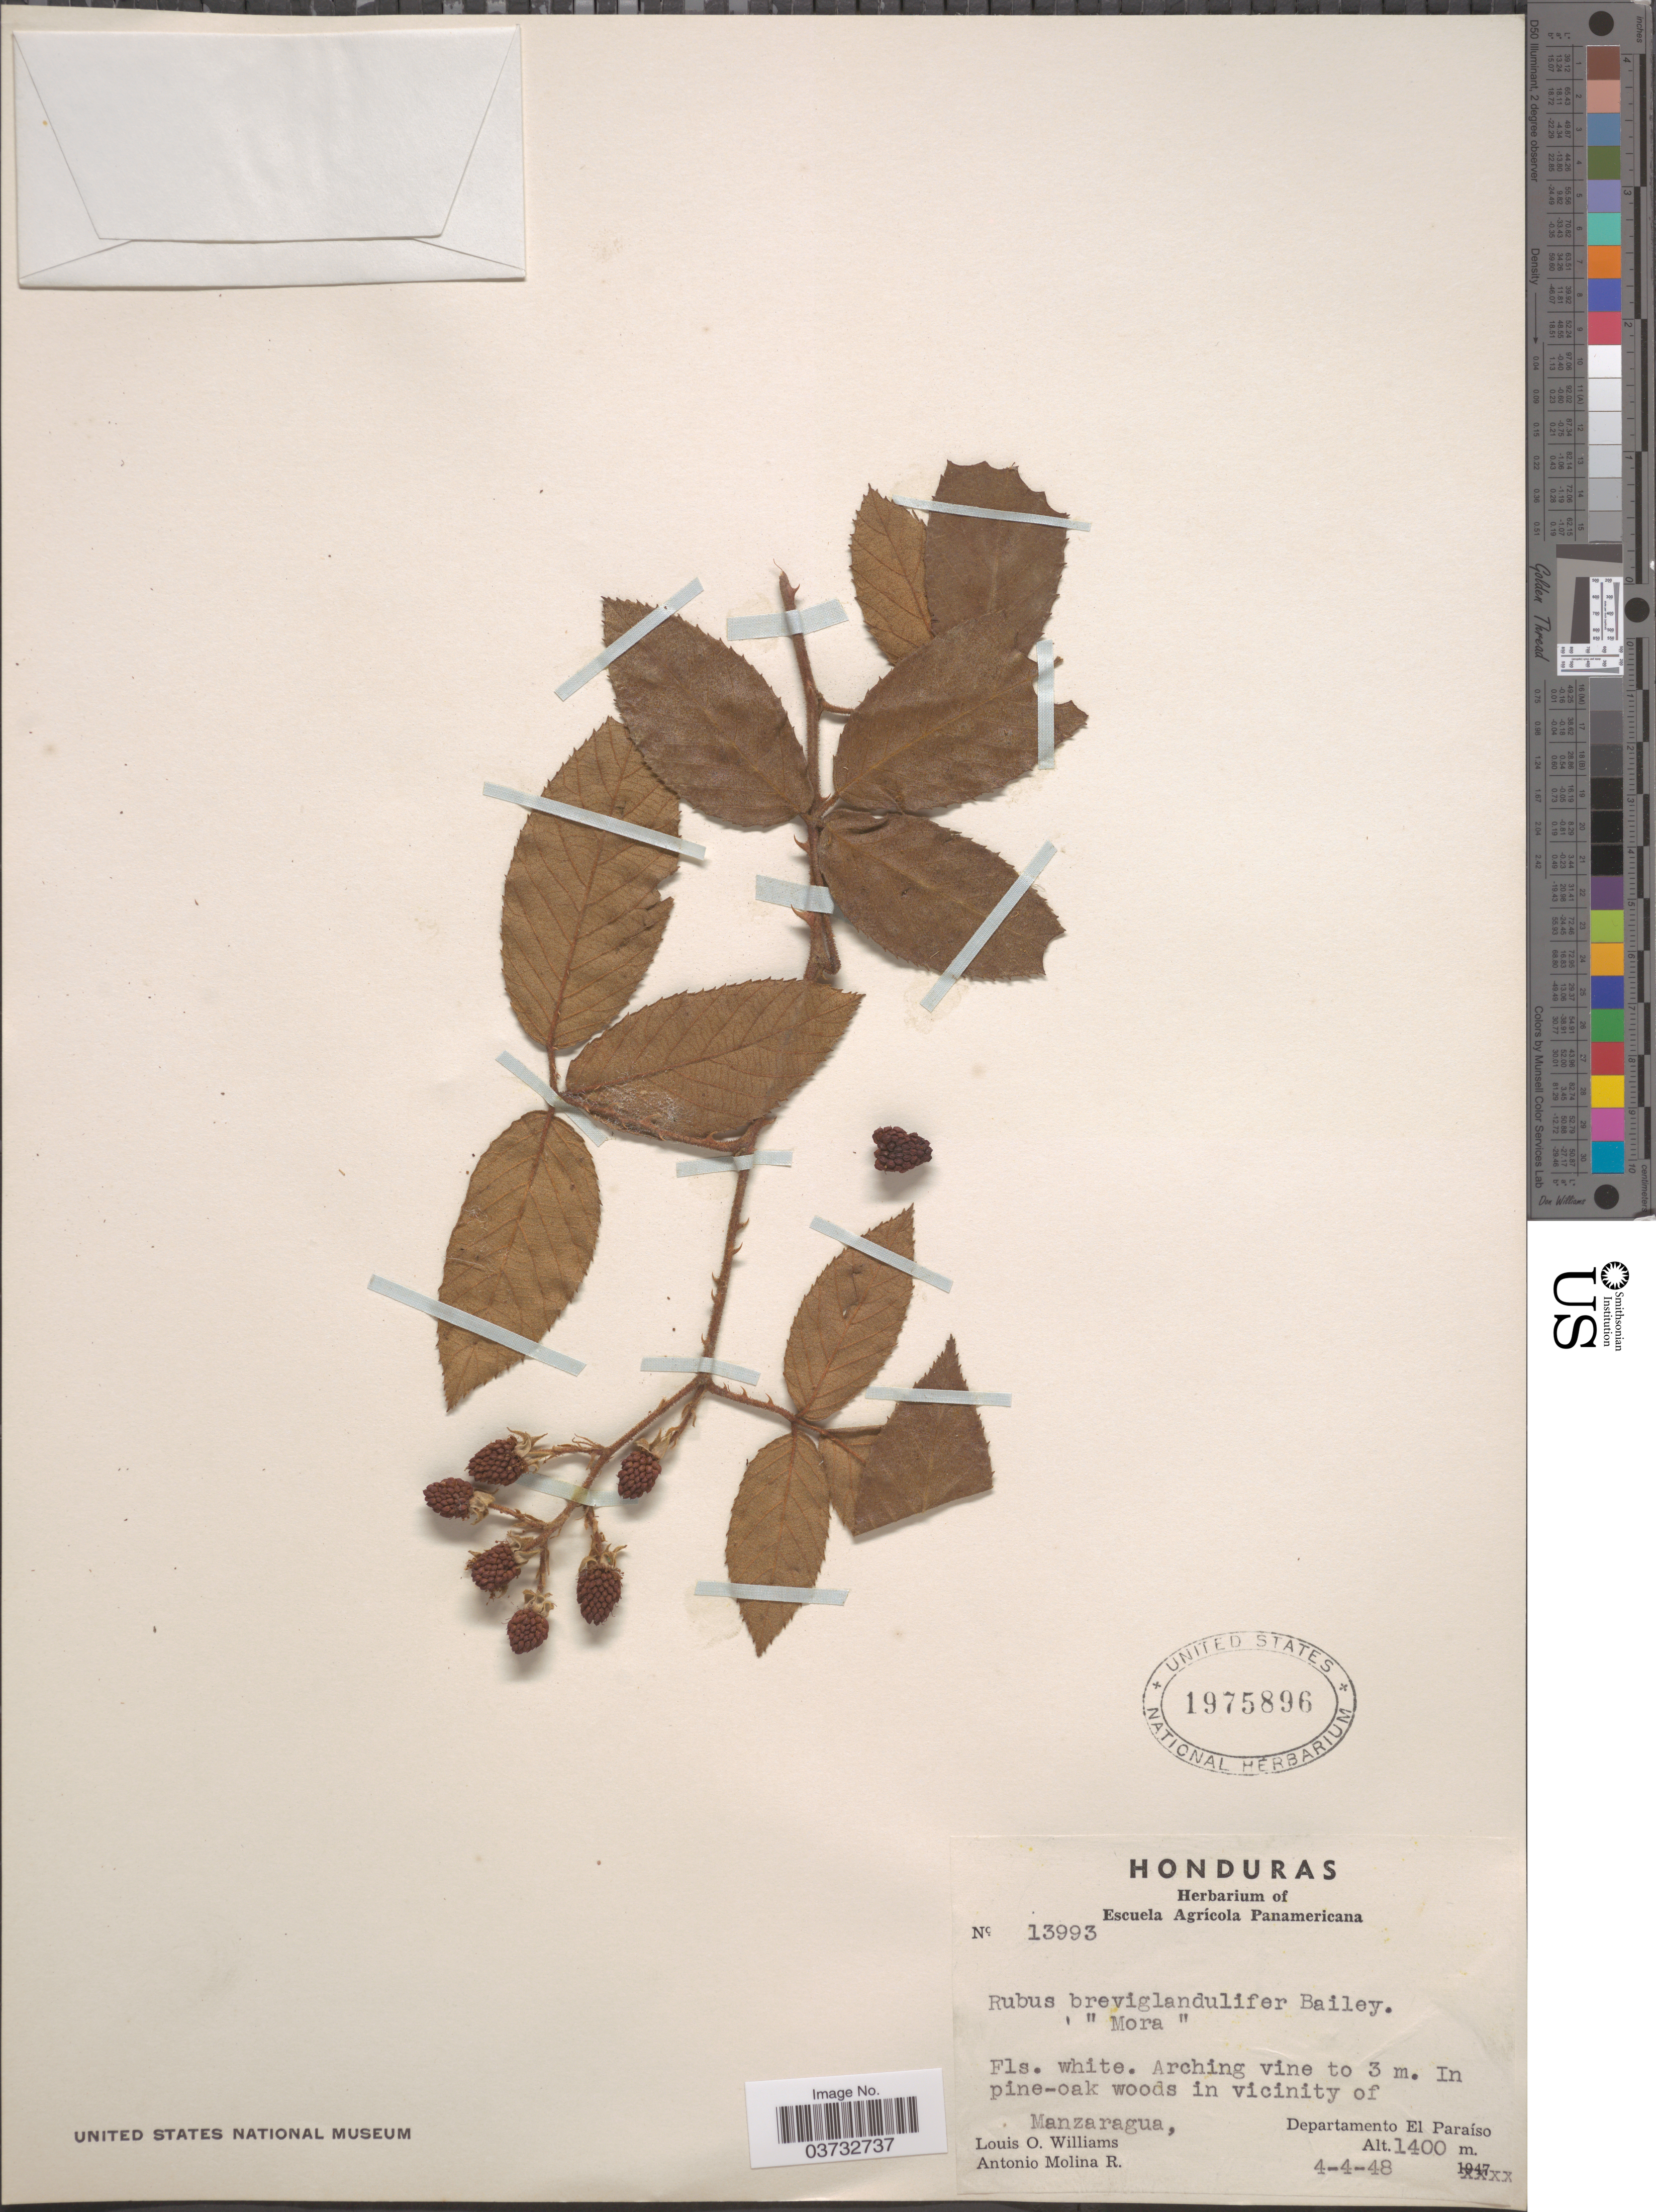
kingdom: Plantae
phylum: Tracheophyta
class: Magnoliopsida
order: Rosales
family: Rosaceae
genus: Rubus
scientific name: Rubus breviglandulifer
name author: L.H. Bailey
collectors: L. O. Williams & A. Molina R.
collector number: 13993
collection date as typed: Transcribed d/m/y: 4/4/48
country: Honduras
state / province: El Paraiso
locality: In pine-oak woods in vicinity of Manzaragua, Departamento El Paraíso.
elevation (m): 1400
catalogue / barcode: US 1975896